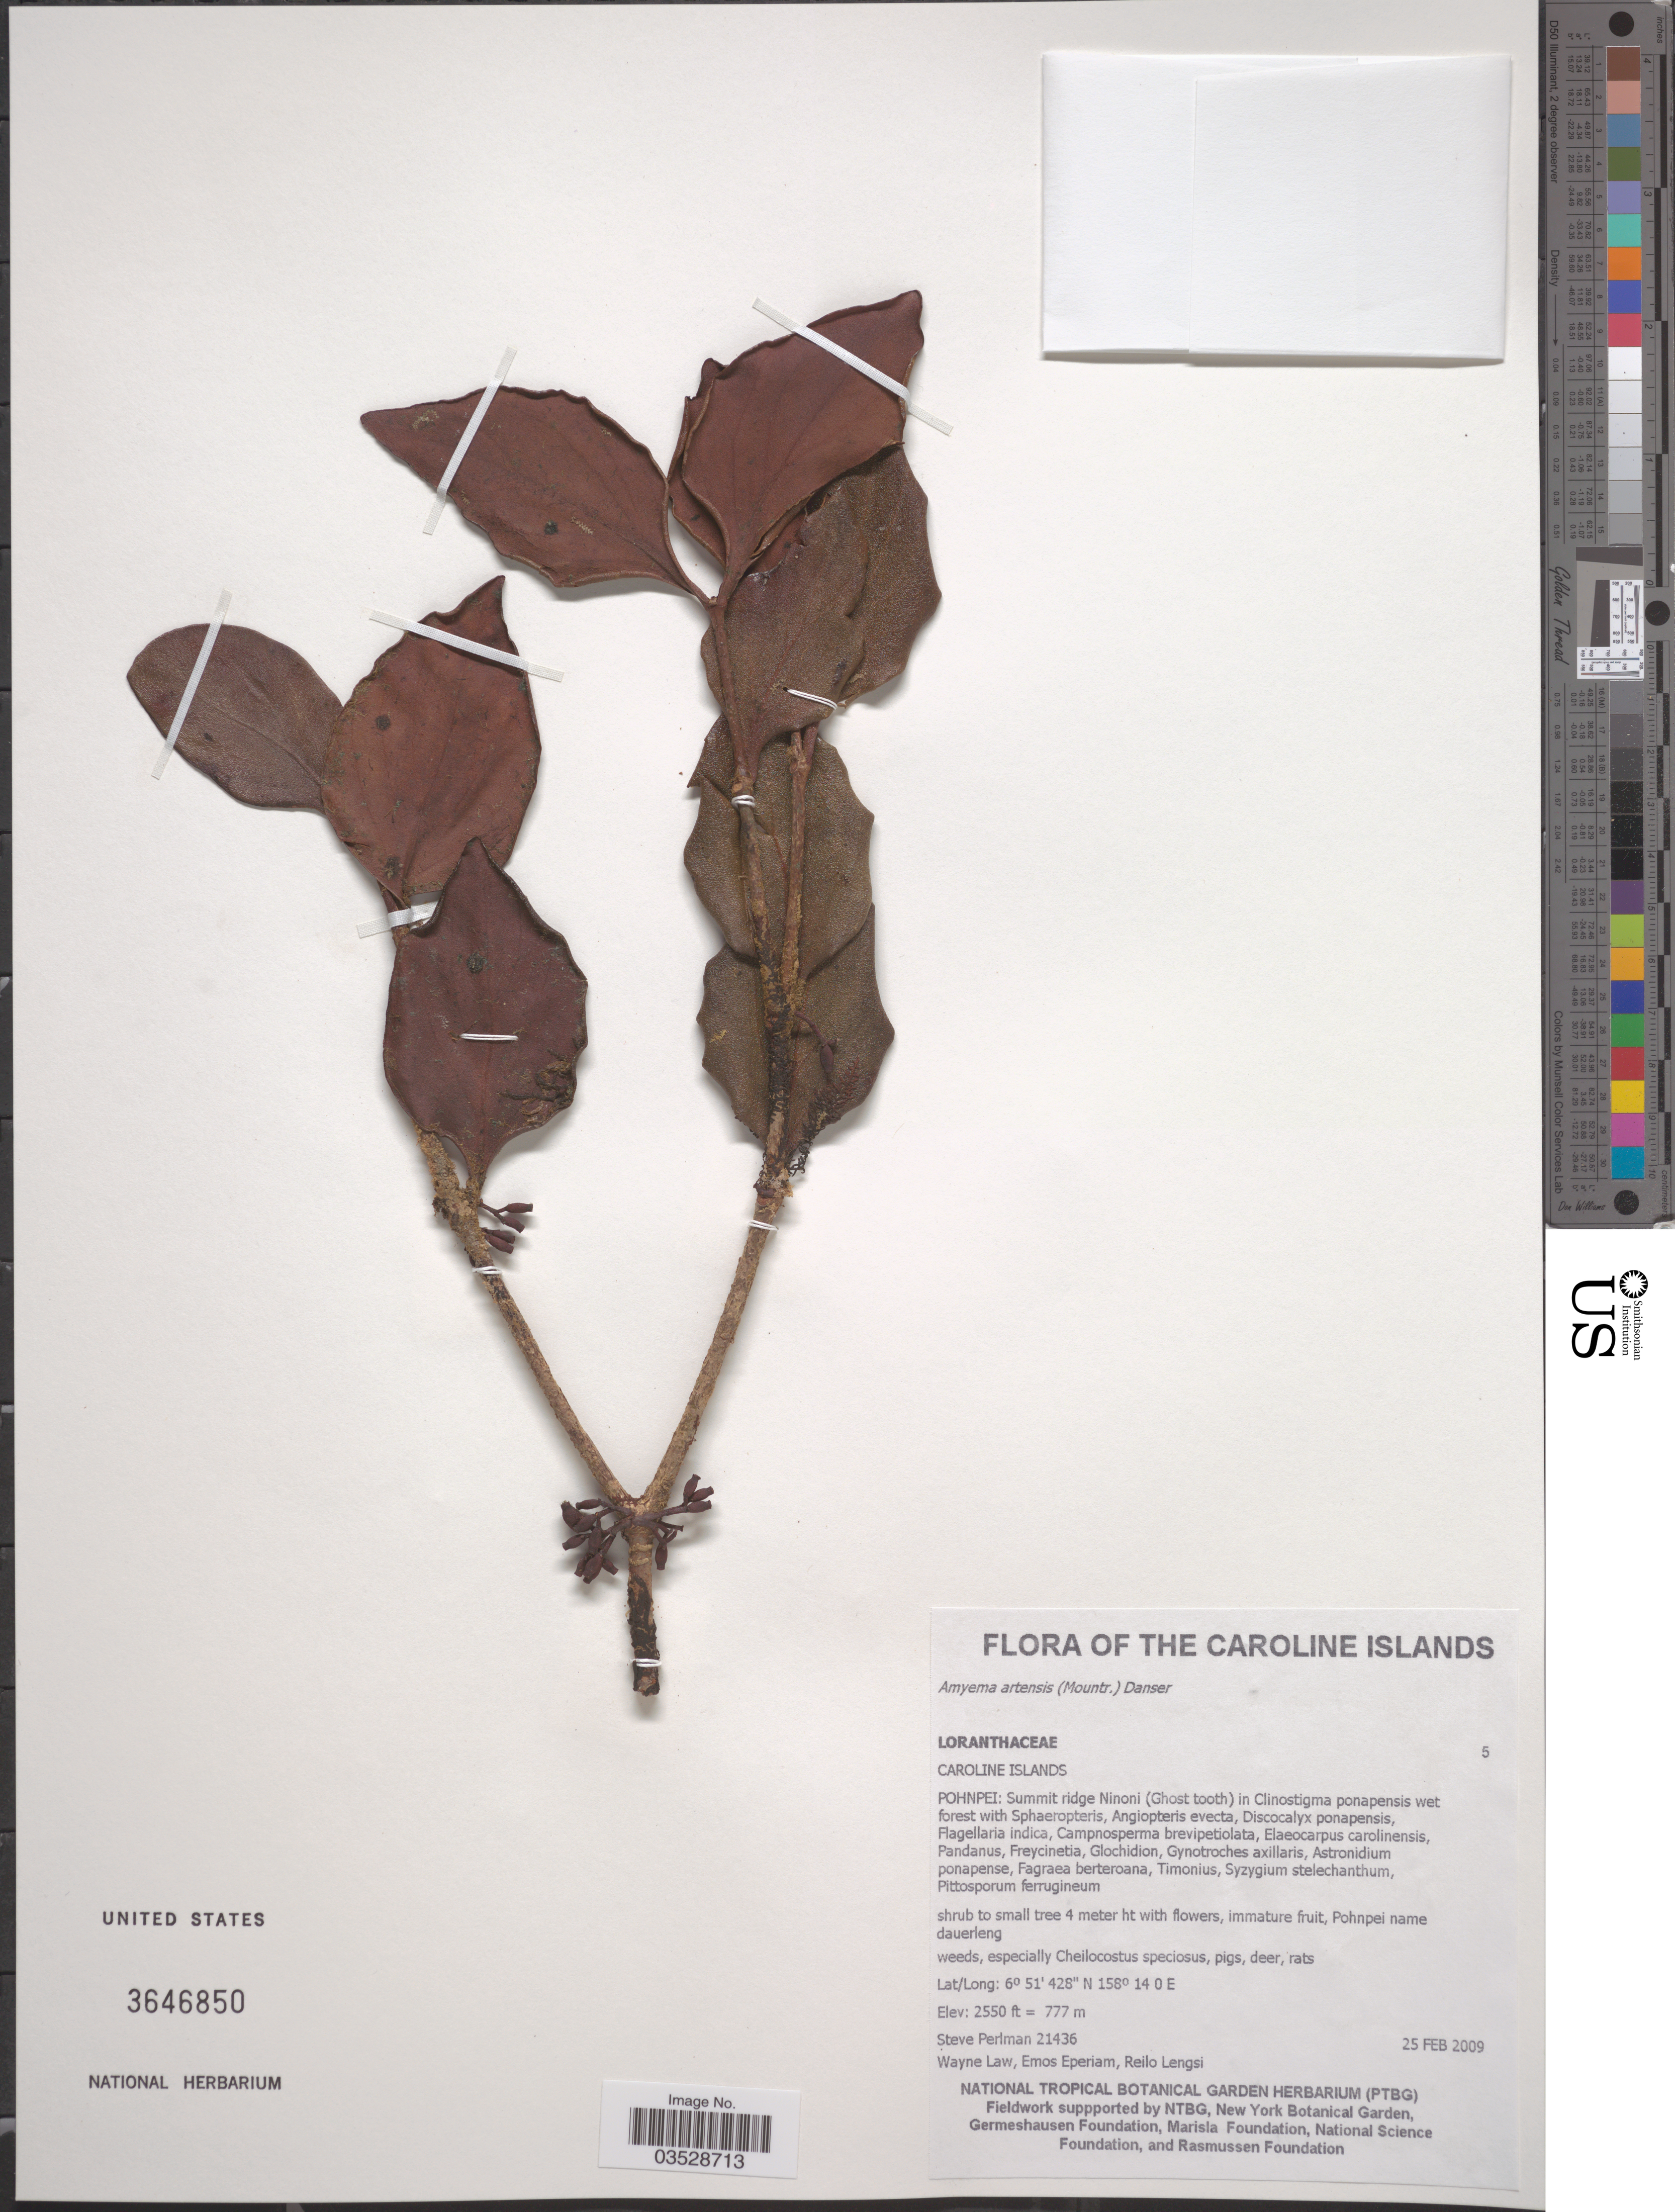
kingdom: Plantae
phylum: Tracheophyta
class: Magnoliopsida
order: Santalales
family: Loranthaceae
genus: Amyema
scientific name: Amyema artensis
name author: Danser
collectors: S. Perlman, W. Law, E. Eperiam & R. Lengsi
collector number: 21436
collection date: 2009-02-25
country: Micronesia, Federated States of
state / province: Pohnpei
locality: The Caroline Islands. Summit ridge Ninoni (Ghost tooth).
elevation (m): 777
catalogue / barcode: US 3646850